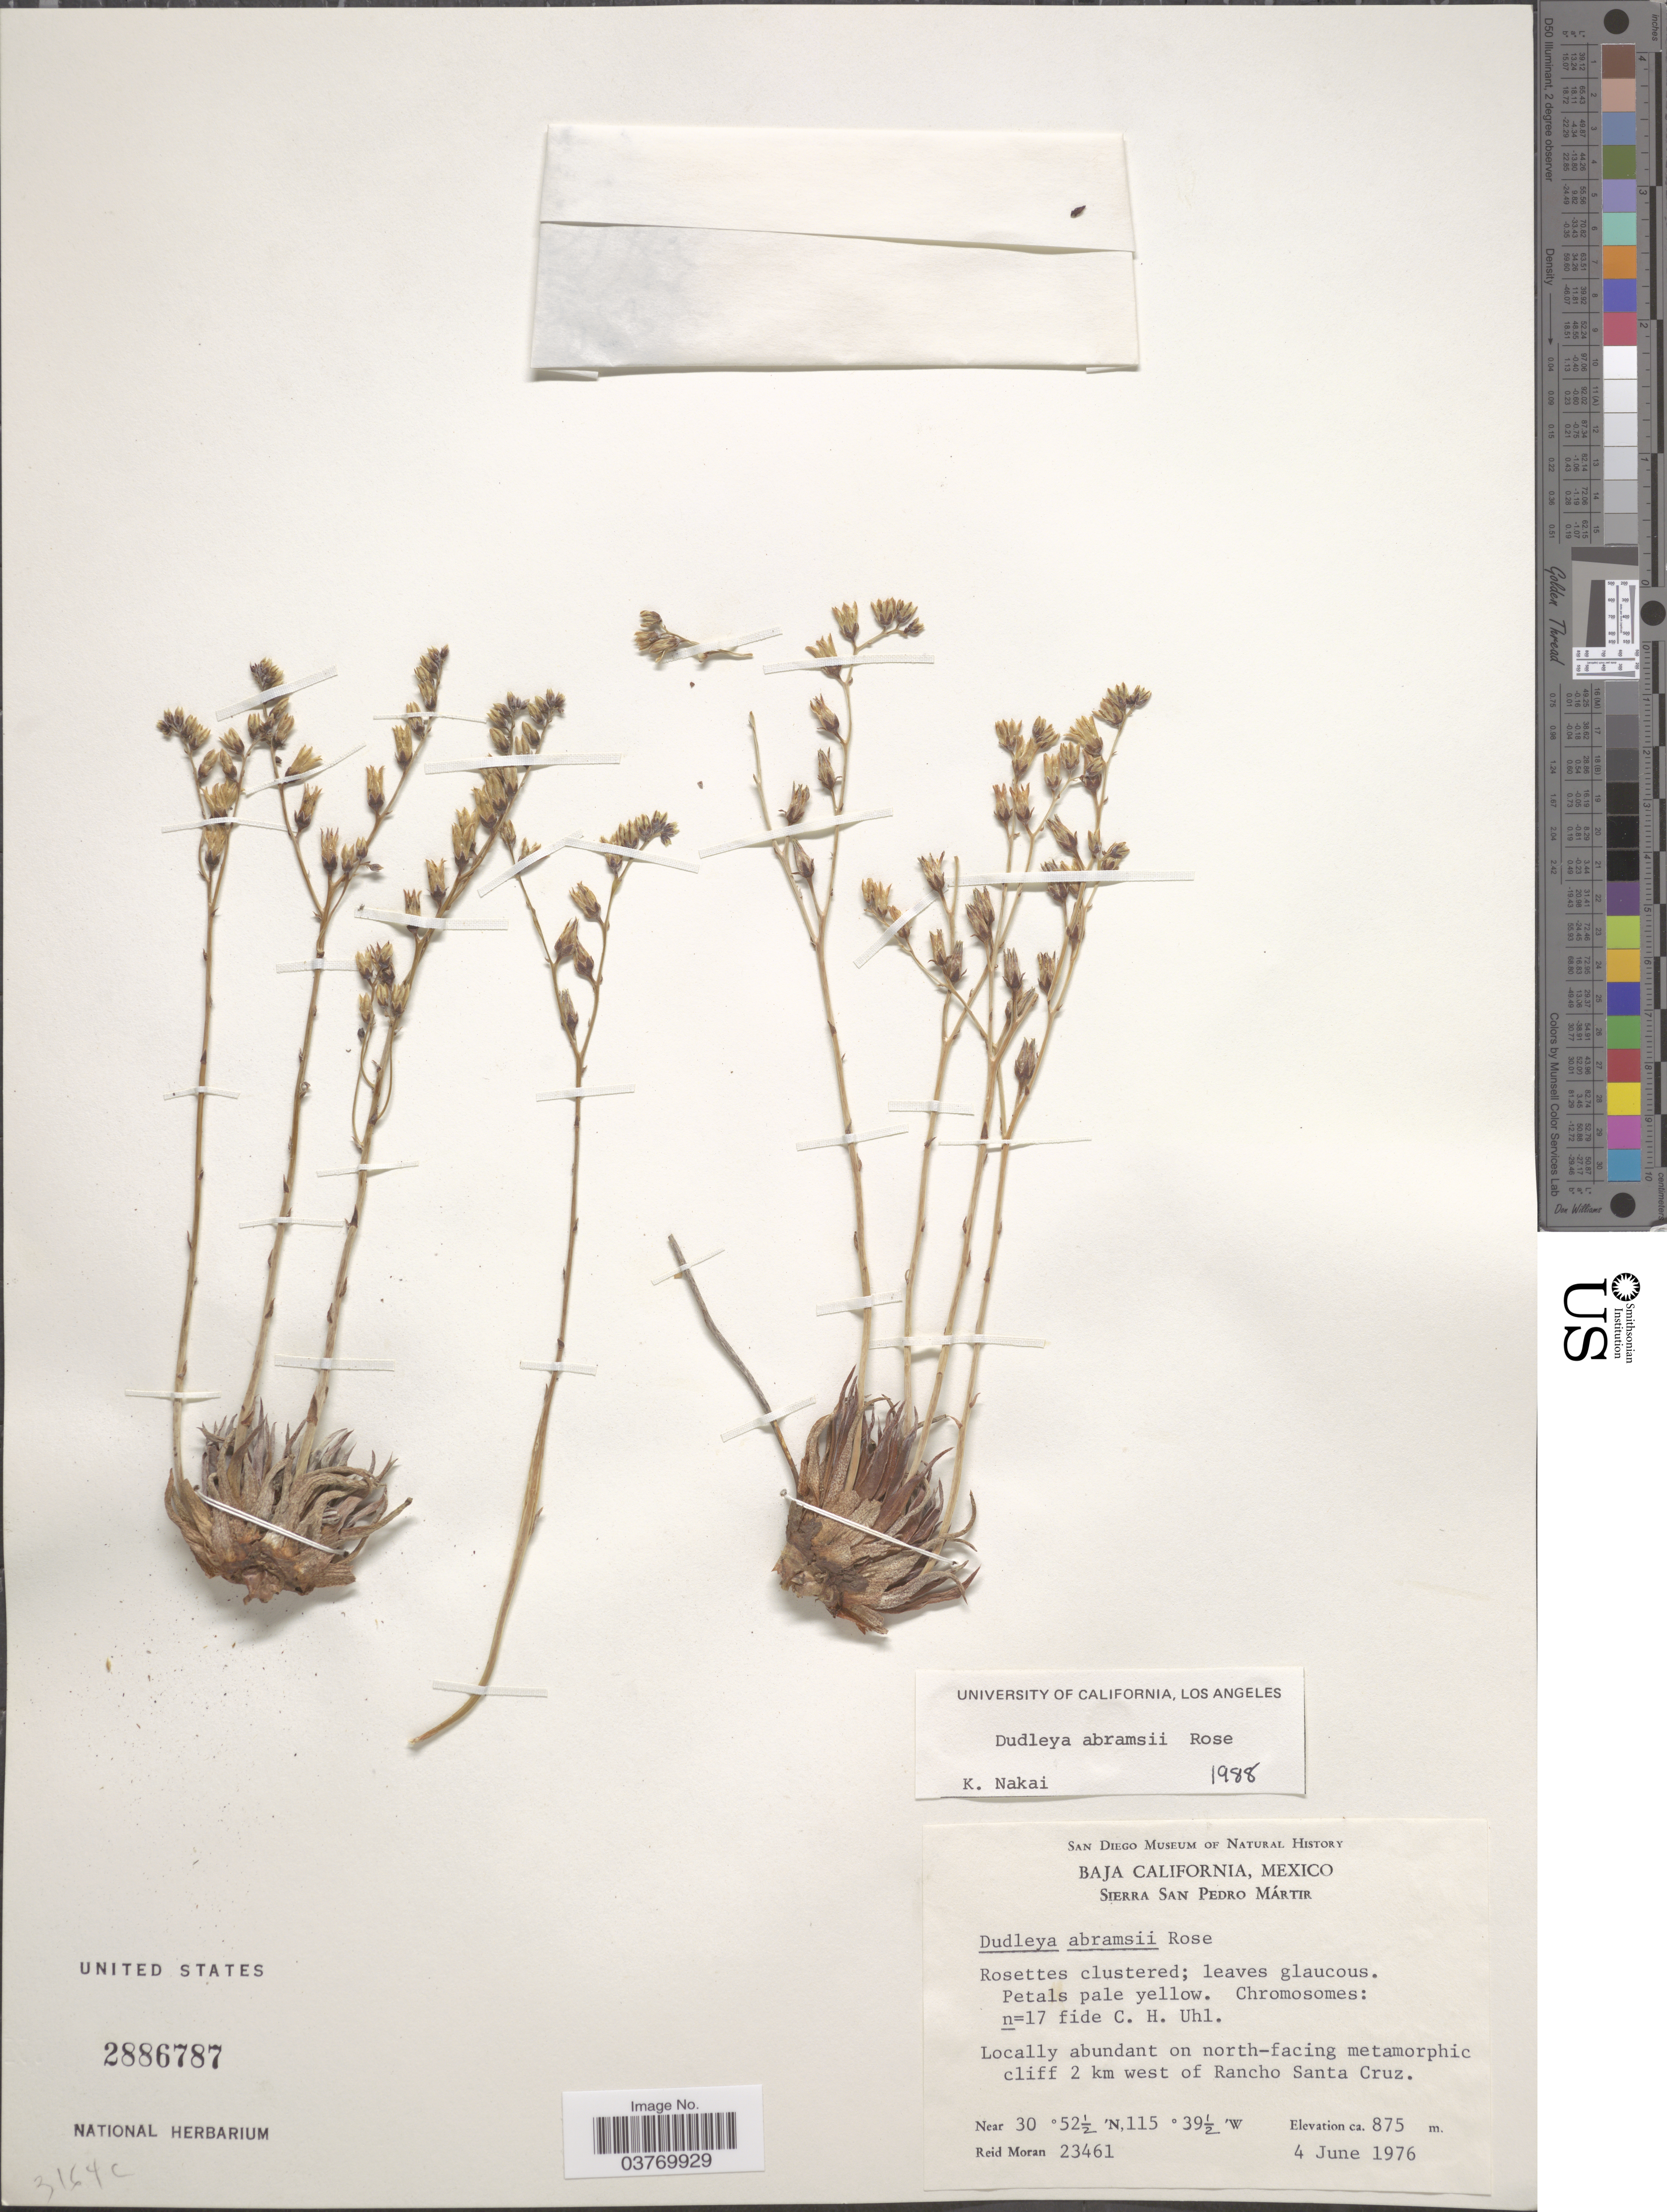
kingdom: Plantae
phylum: Tracheophyta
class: Magnoliopsida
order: Saxifragales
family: Crassulaceae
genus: Dudleya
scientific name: Dudleya abramsii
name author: Rose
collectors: R. V. Moran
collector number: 23461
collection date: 1976-06-04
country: Mexico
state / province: Baja California Norte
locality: sierra San Pedro Mártir. Locally abundant on north-facing metamorphic cliff 2 km west of Rancho Santa Cruz.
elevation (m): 875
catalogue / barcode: US 2886787